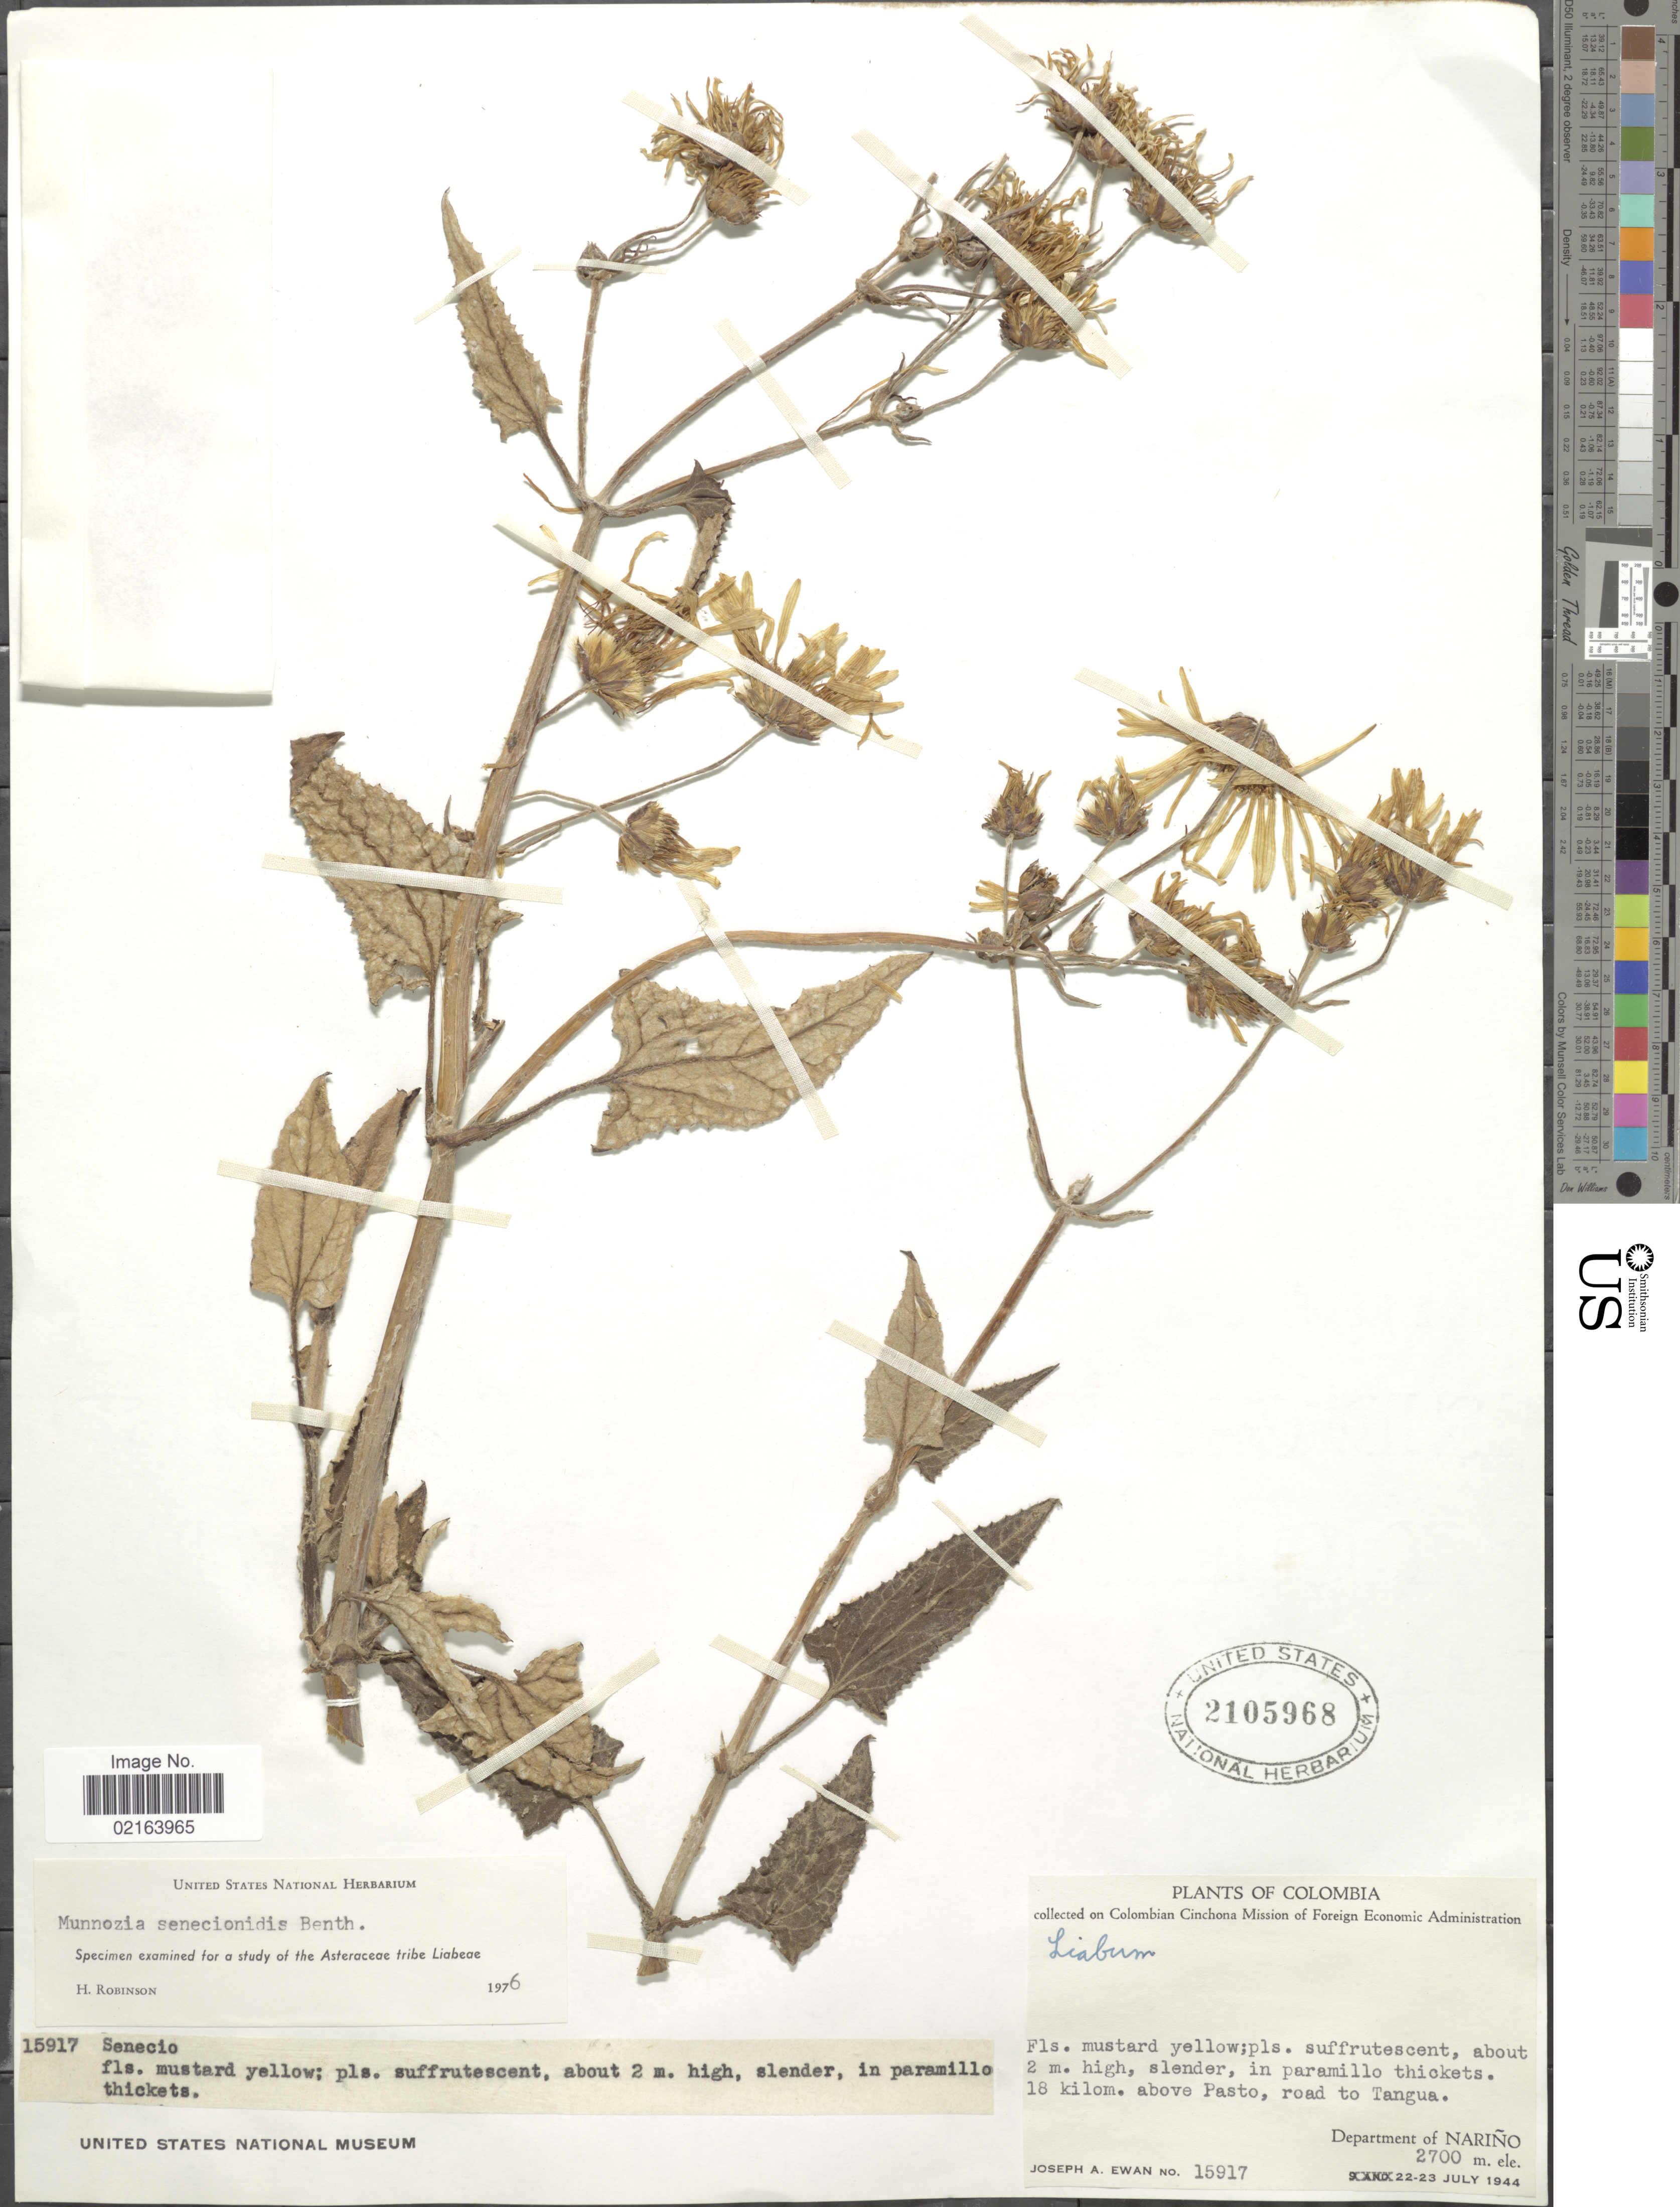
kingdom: Plantae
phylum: Tracheophyta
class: Magnoliopsida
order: Asterales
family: Asteraceae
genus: Munnozia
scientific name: Munnozia senecionidis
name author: Benth.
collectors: J. A. Ewan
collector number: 15917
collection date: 1944-07-22/1944-07-23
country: Colombia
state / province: Nariño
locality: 18 kilom. above Pasto, road to Tangua, Department of Narino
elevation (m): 2700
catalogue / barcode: US 2105968